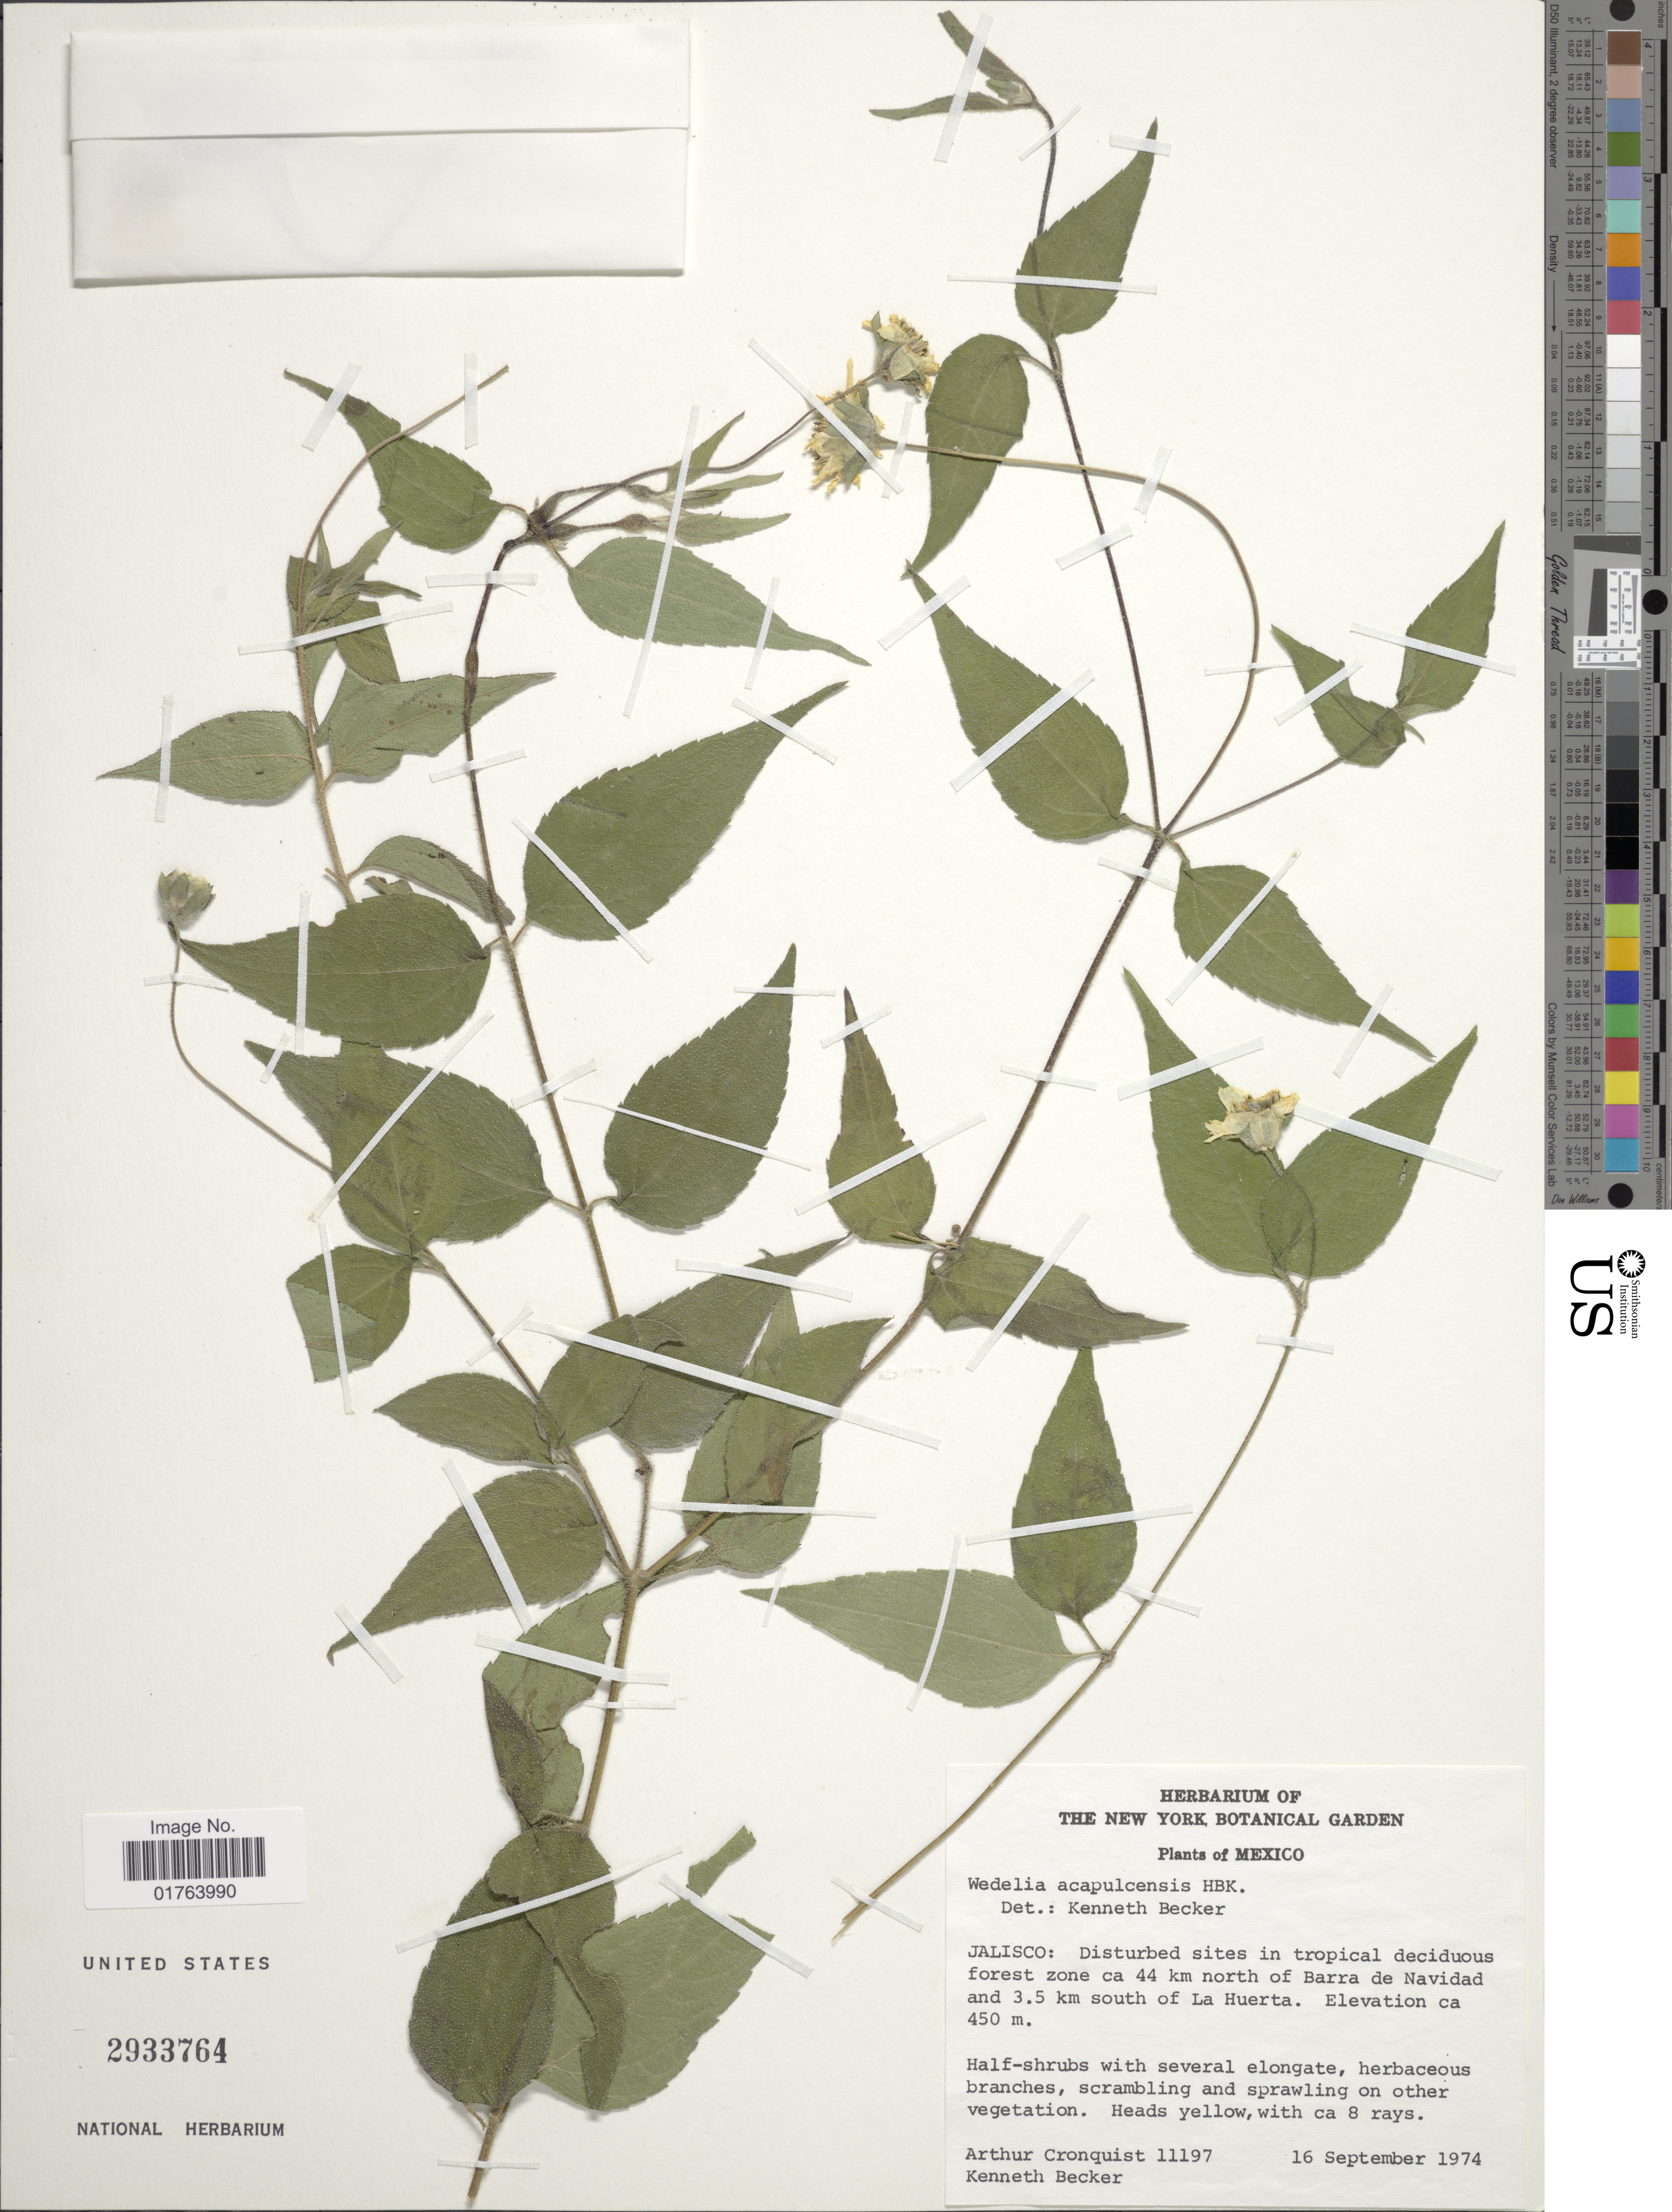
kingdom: Plantae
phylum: Tracheophyta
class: Magnoliopsida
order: Asterales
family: Asteraceae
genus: Wedelia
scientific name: Wedelia acapulcensis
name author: Kunth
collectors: A. J. Cronquist & K. M. Becker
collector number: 11197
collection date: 1974-09-16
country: Mexico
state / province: Jalisco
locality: Ca. 44 km north of Barra de Navidad and 3.5 km south of La Huerta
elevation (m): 450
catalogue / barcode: US 2933764